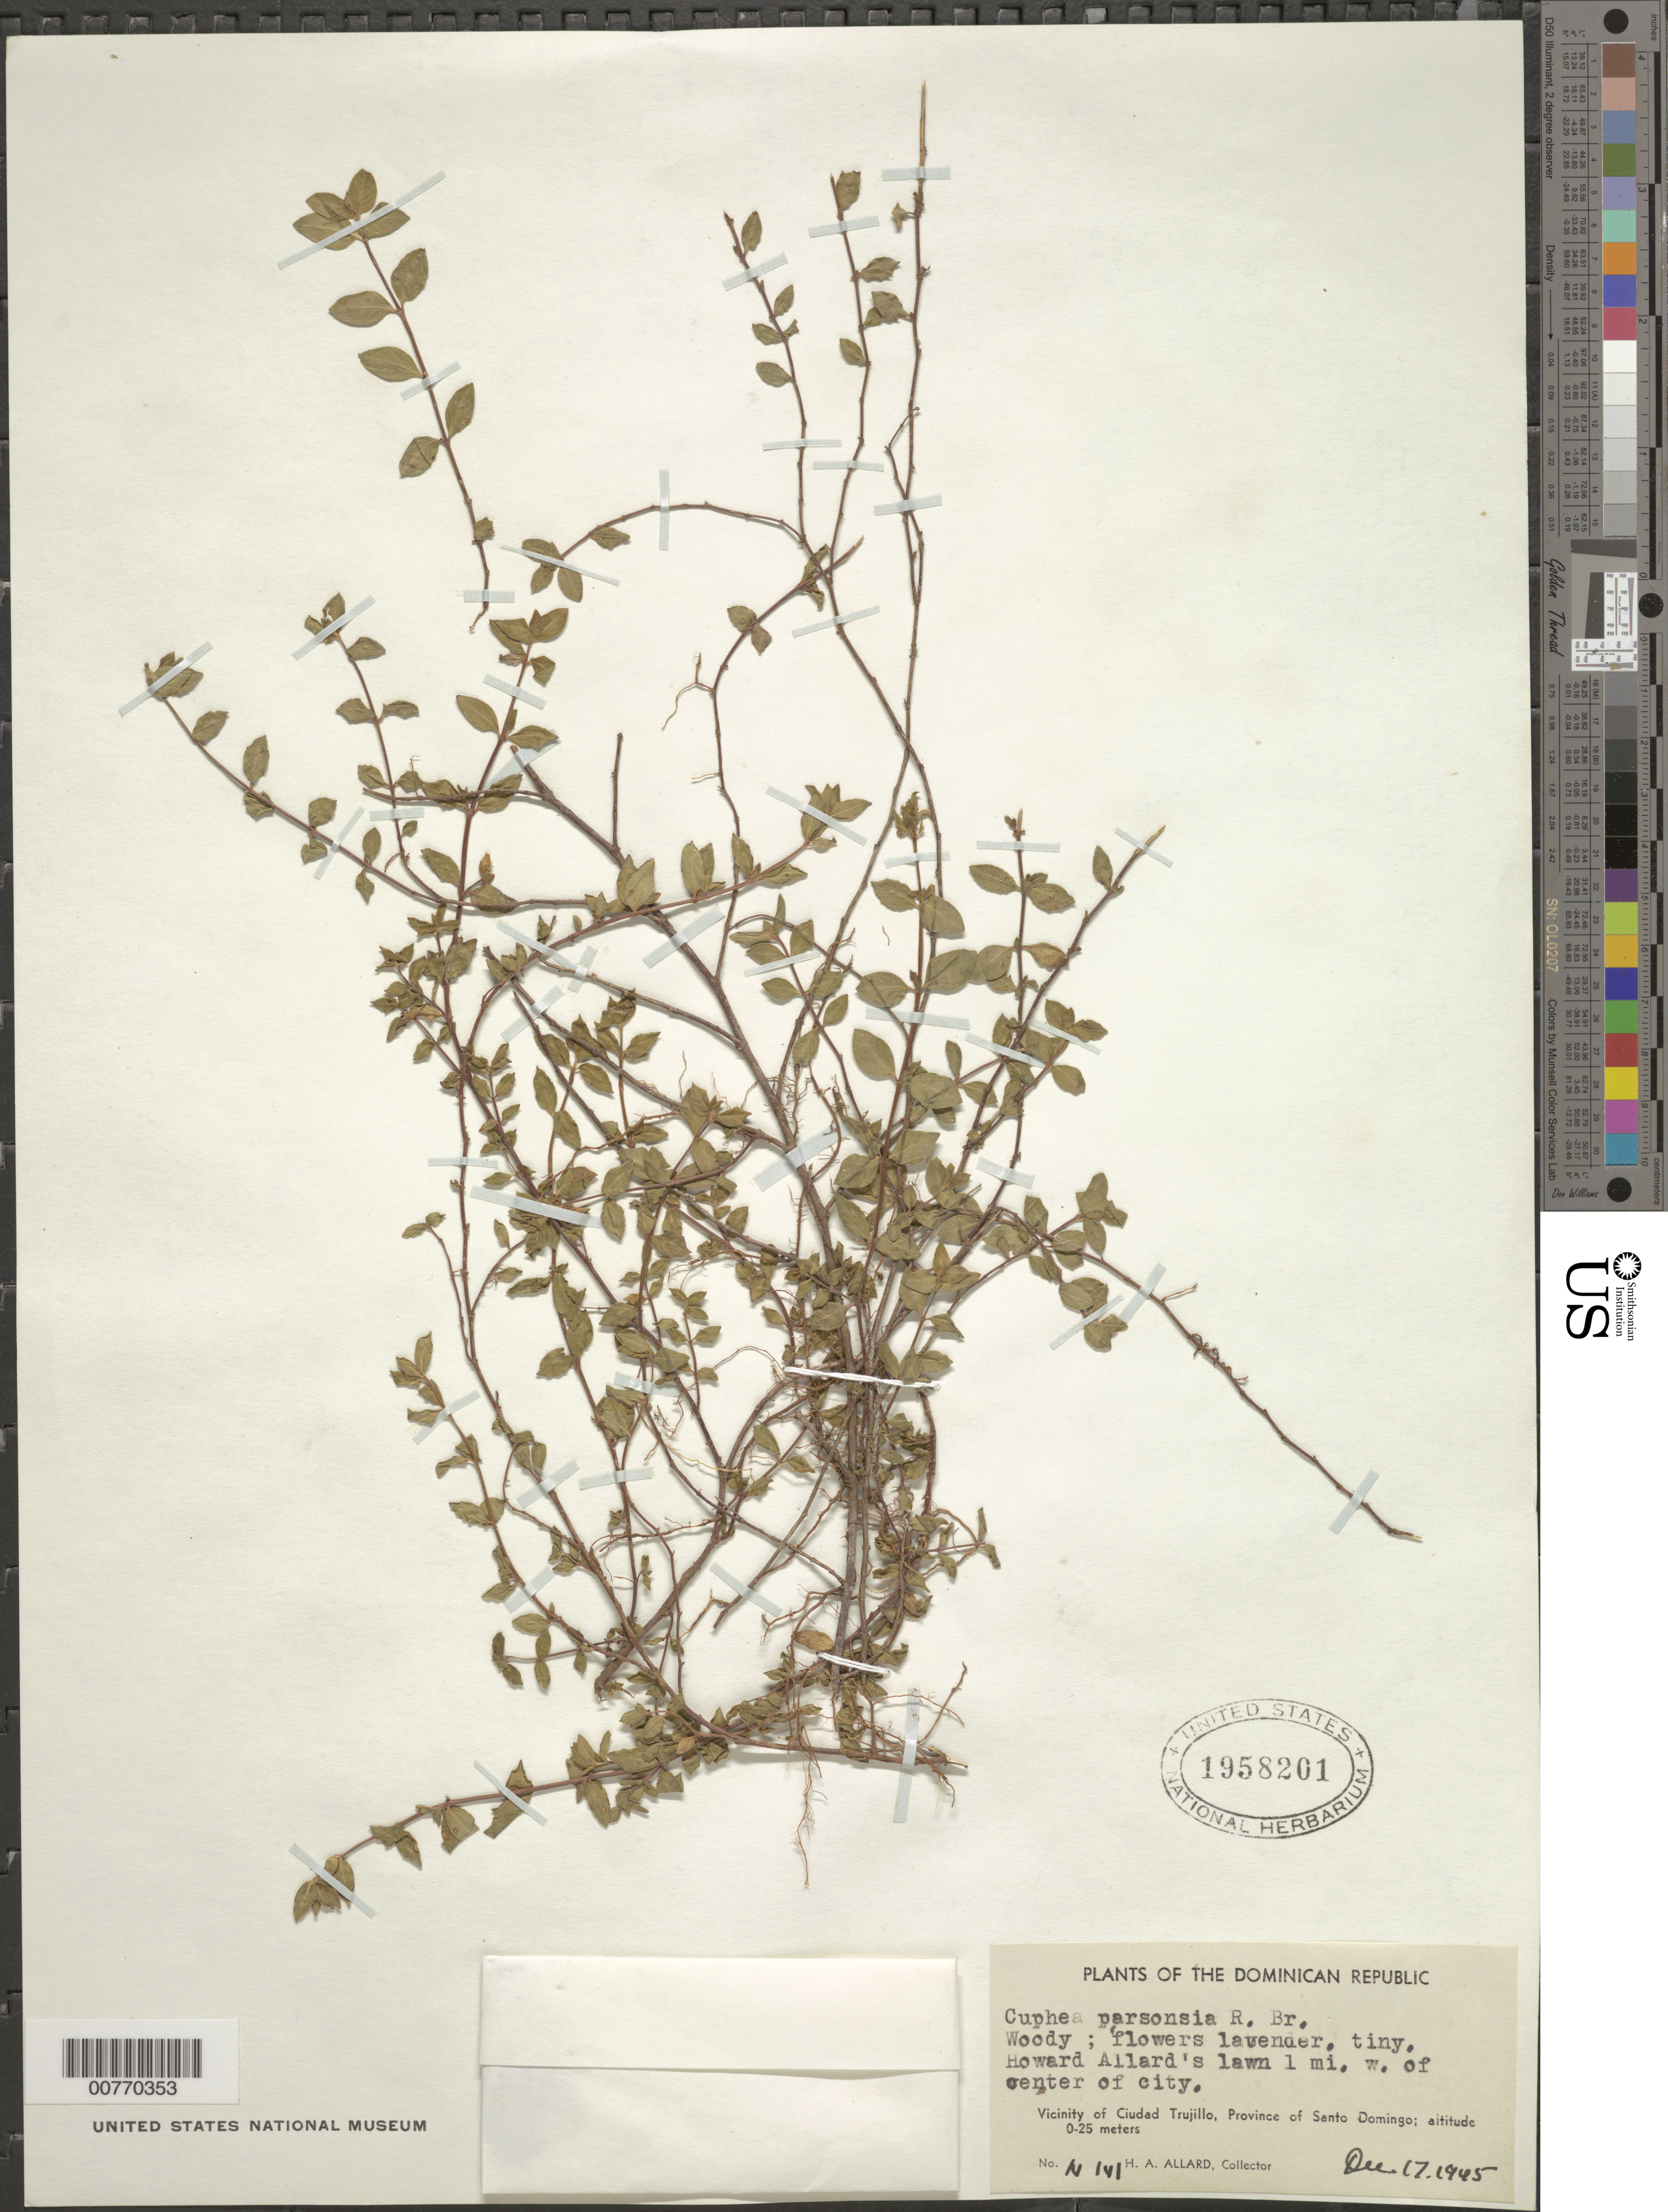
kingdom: Plantae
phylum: Tracheophyta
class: Magnoliopsida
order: Myrtales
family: Lythraceae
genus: Cuphea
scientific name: Cuphea parsonsia var. parsonsia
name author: (L.) R. Br. ex Steud.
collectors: H. A. Allard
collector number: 14141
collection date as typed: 17 Dec 1945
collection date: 1945-12-17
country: Dominican Republic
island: Hispaniola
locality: Vicinity of Trujillo, Province of Santo Domingo, Howard Allard's lawn, 1 mile west of center of city.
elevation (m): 0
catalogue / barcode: US 1958201